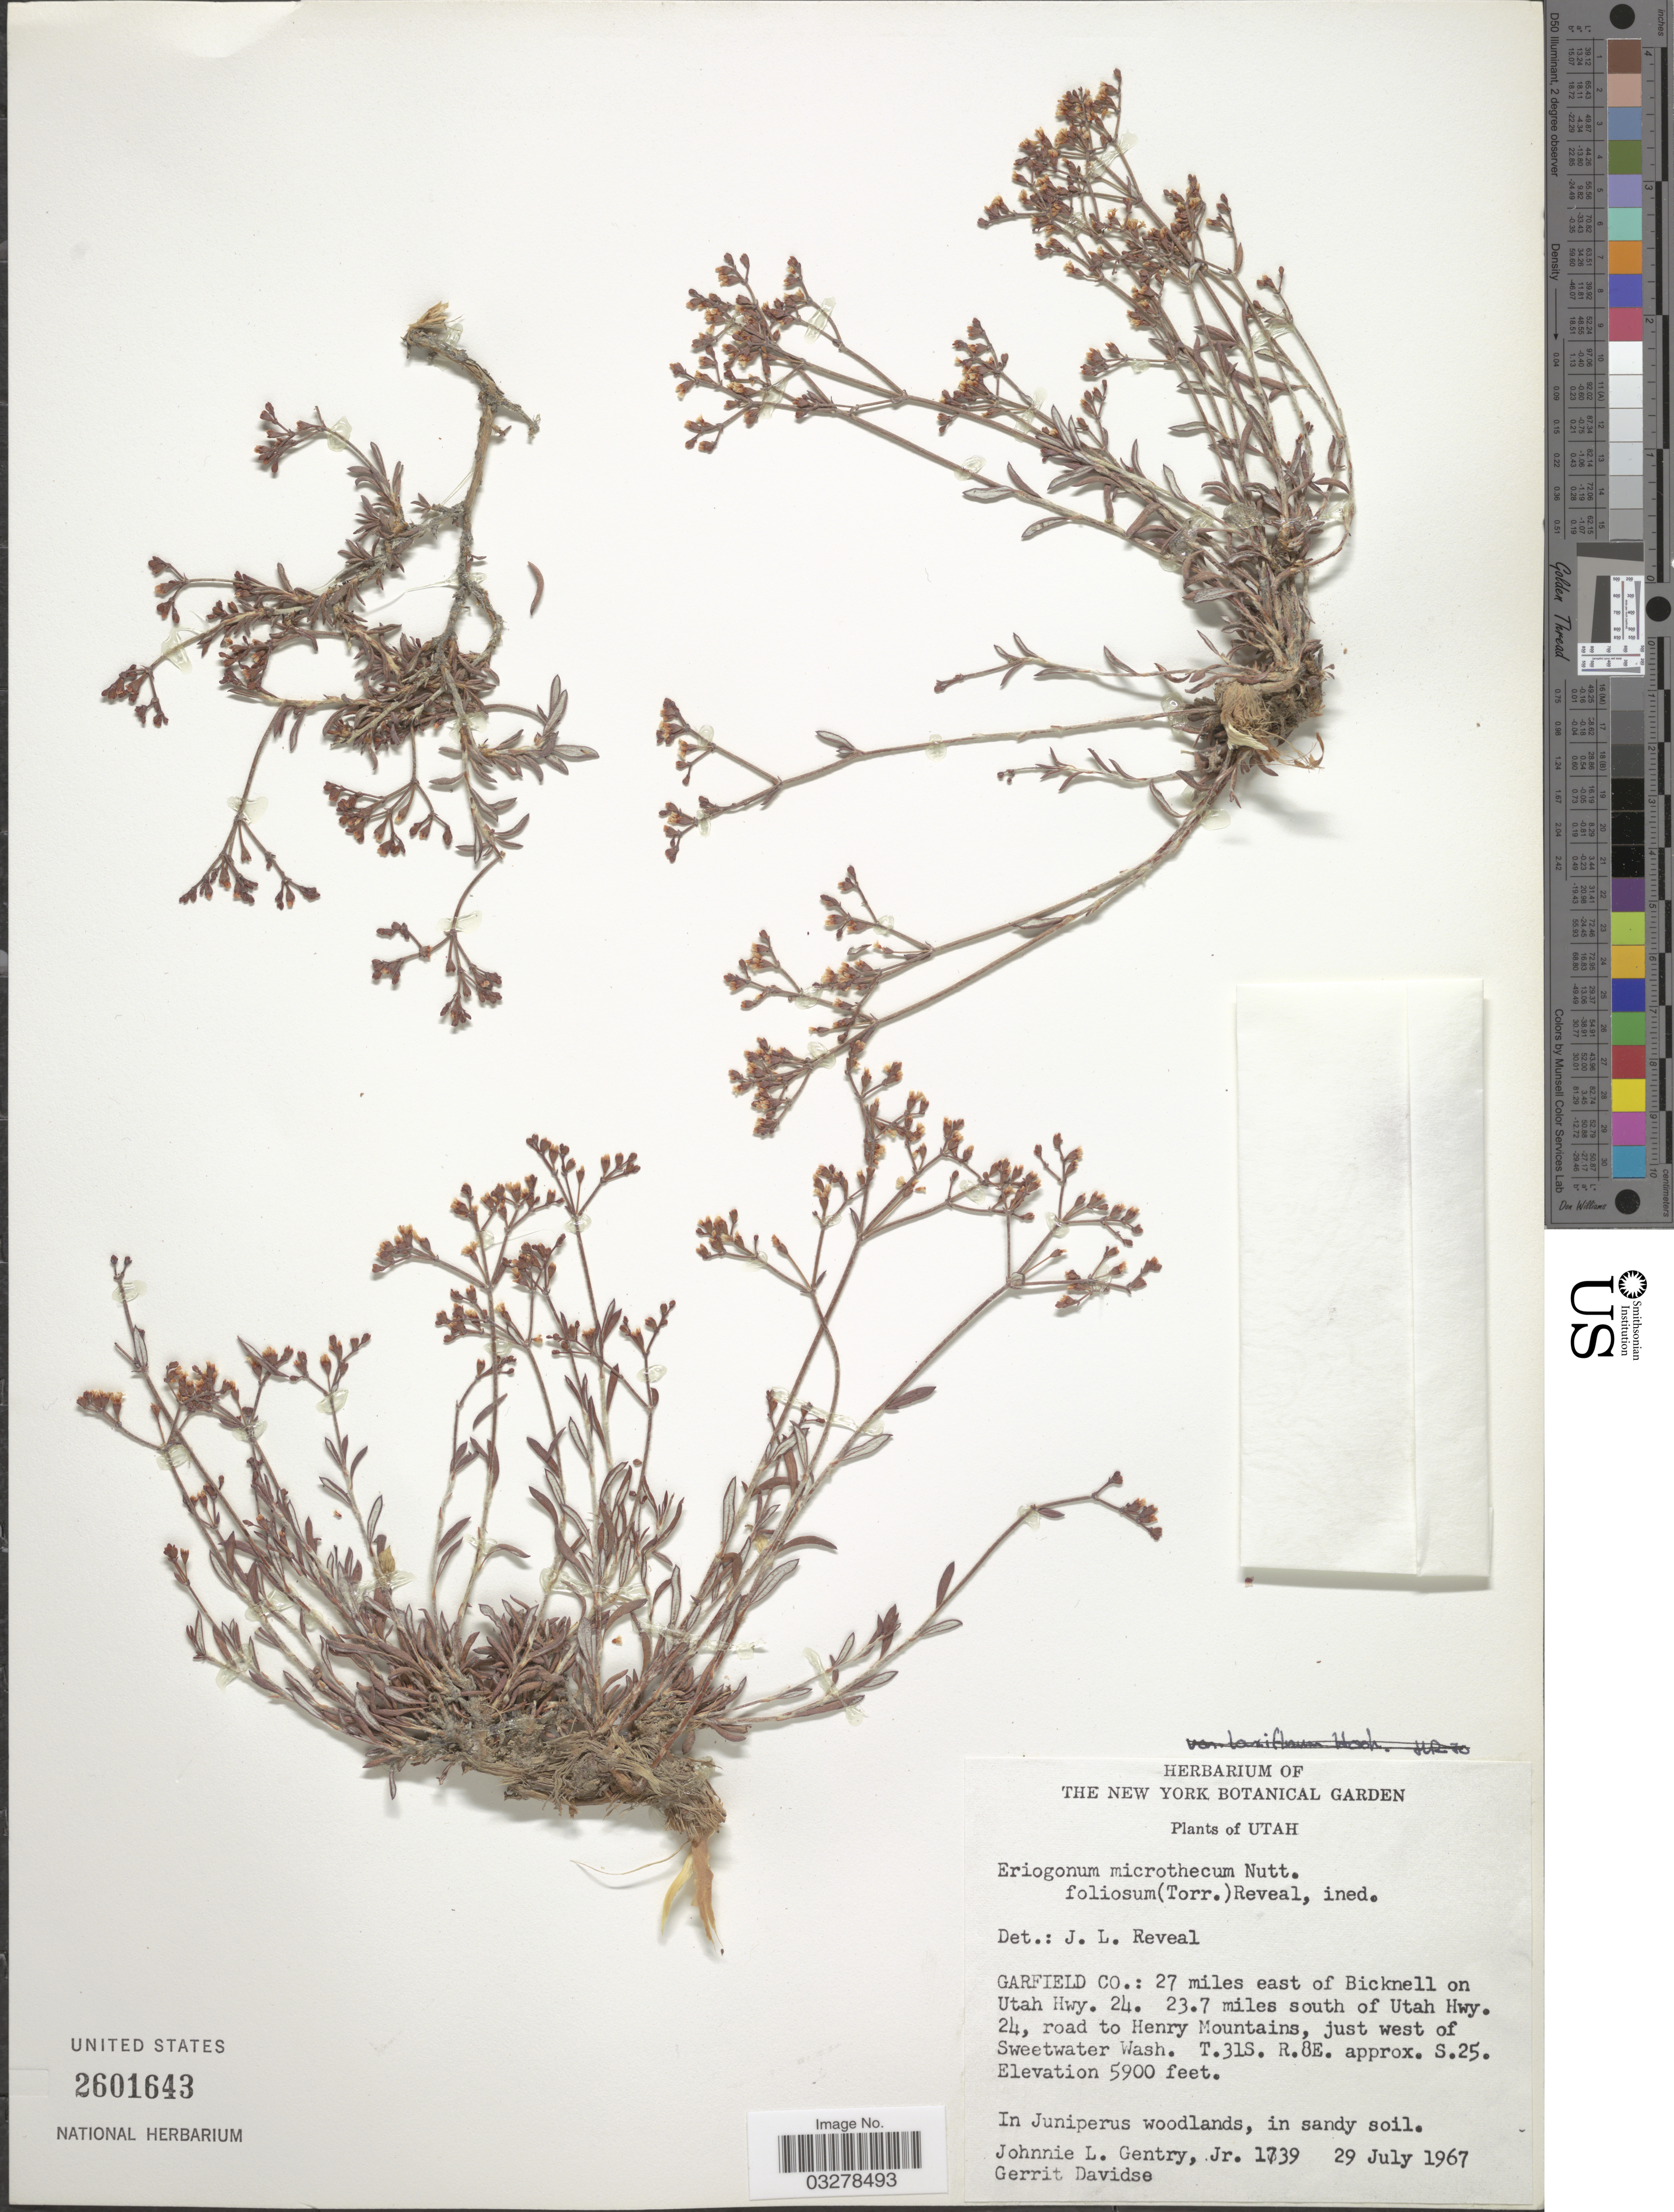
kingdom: Plantae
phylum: Tracheophyta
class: Magnoliopsida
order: Caryophyllales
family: Polygonaceae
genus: Eriogonum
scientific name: Eriogonum microtheca var. foliosum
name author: (Torr. & A. Gray) Reveal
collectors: J. L. Gentry & G. Davidse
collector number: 1739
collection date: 1967-07-29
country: United States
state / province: Utah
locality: Garfield Co.: 27 miles east of Bicknell on Utah Hwy. 24. 23.7 miles south of Utah Hwy. 24, road to Henry Mountains, just west of Sweetwater Wash. T.31S. R.8E. approx. S.25.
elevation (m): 1798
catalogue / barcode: US 2601643